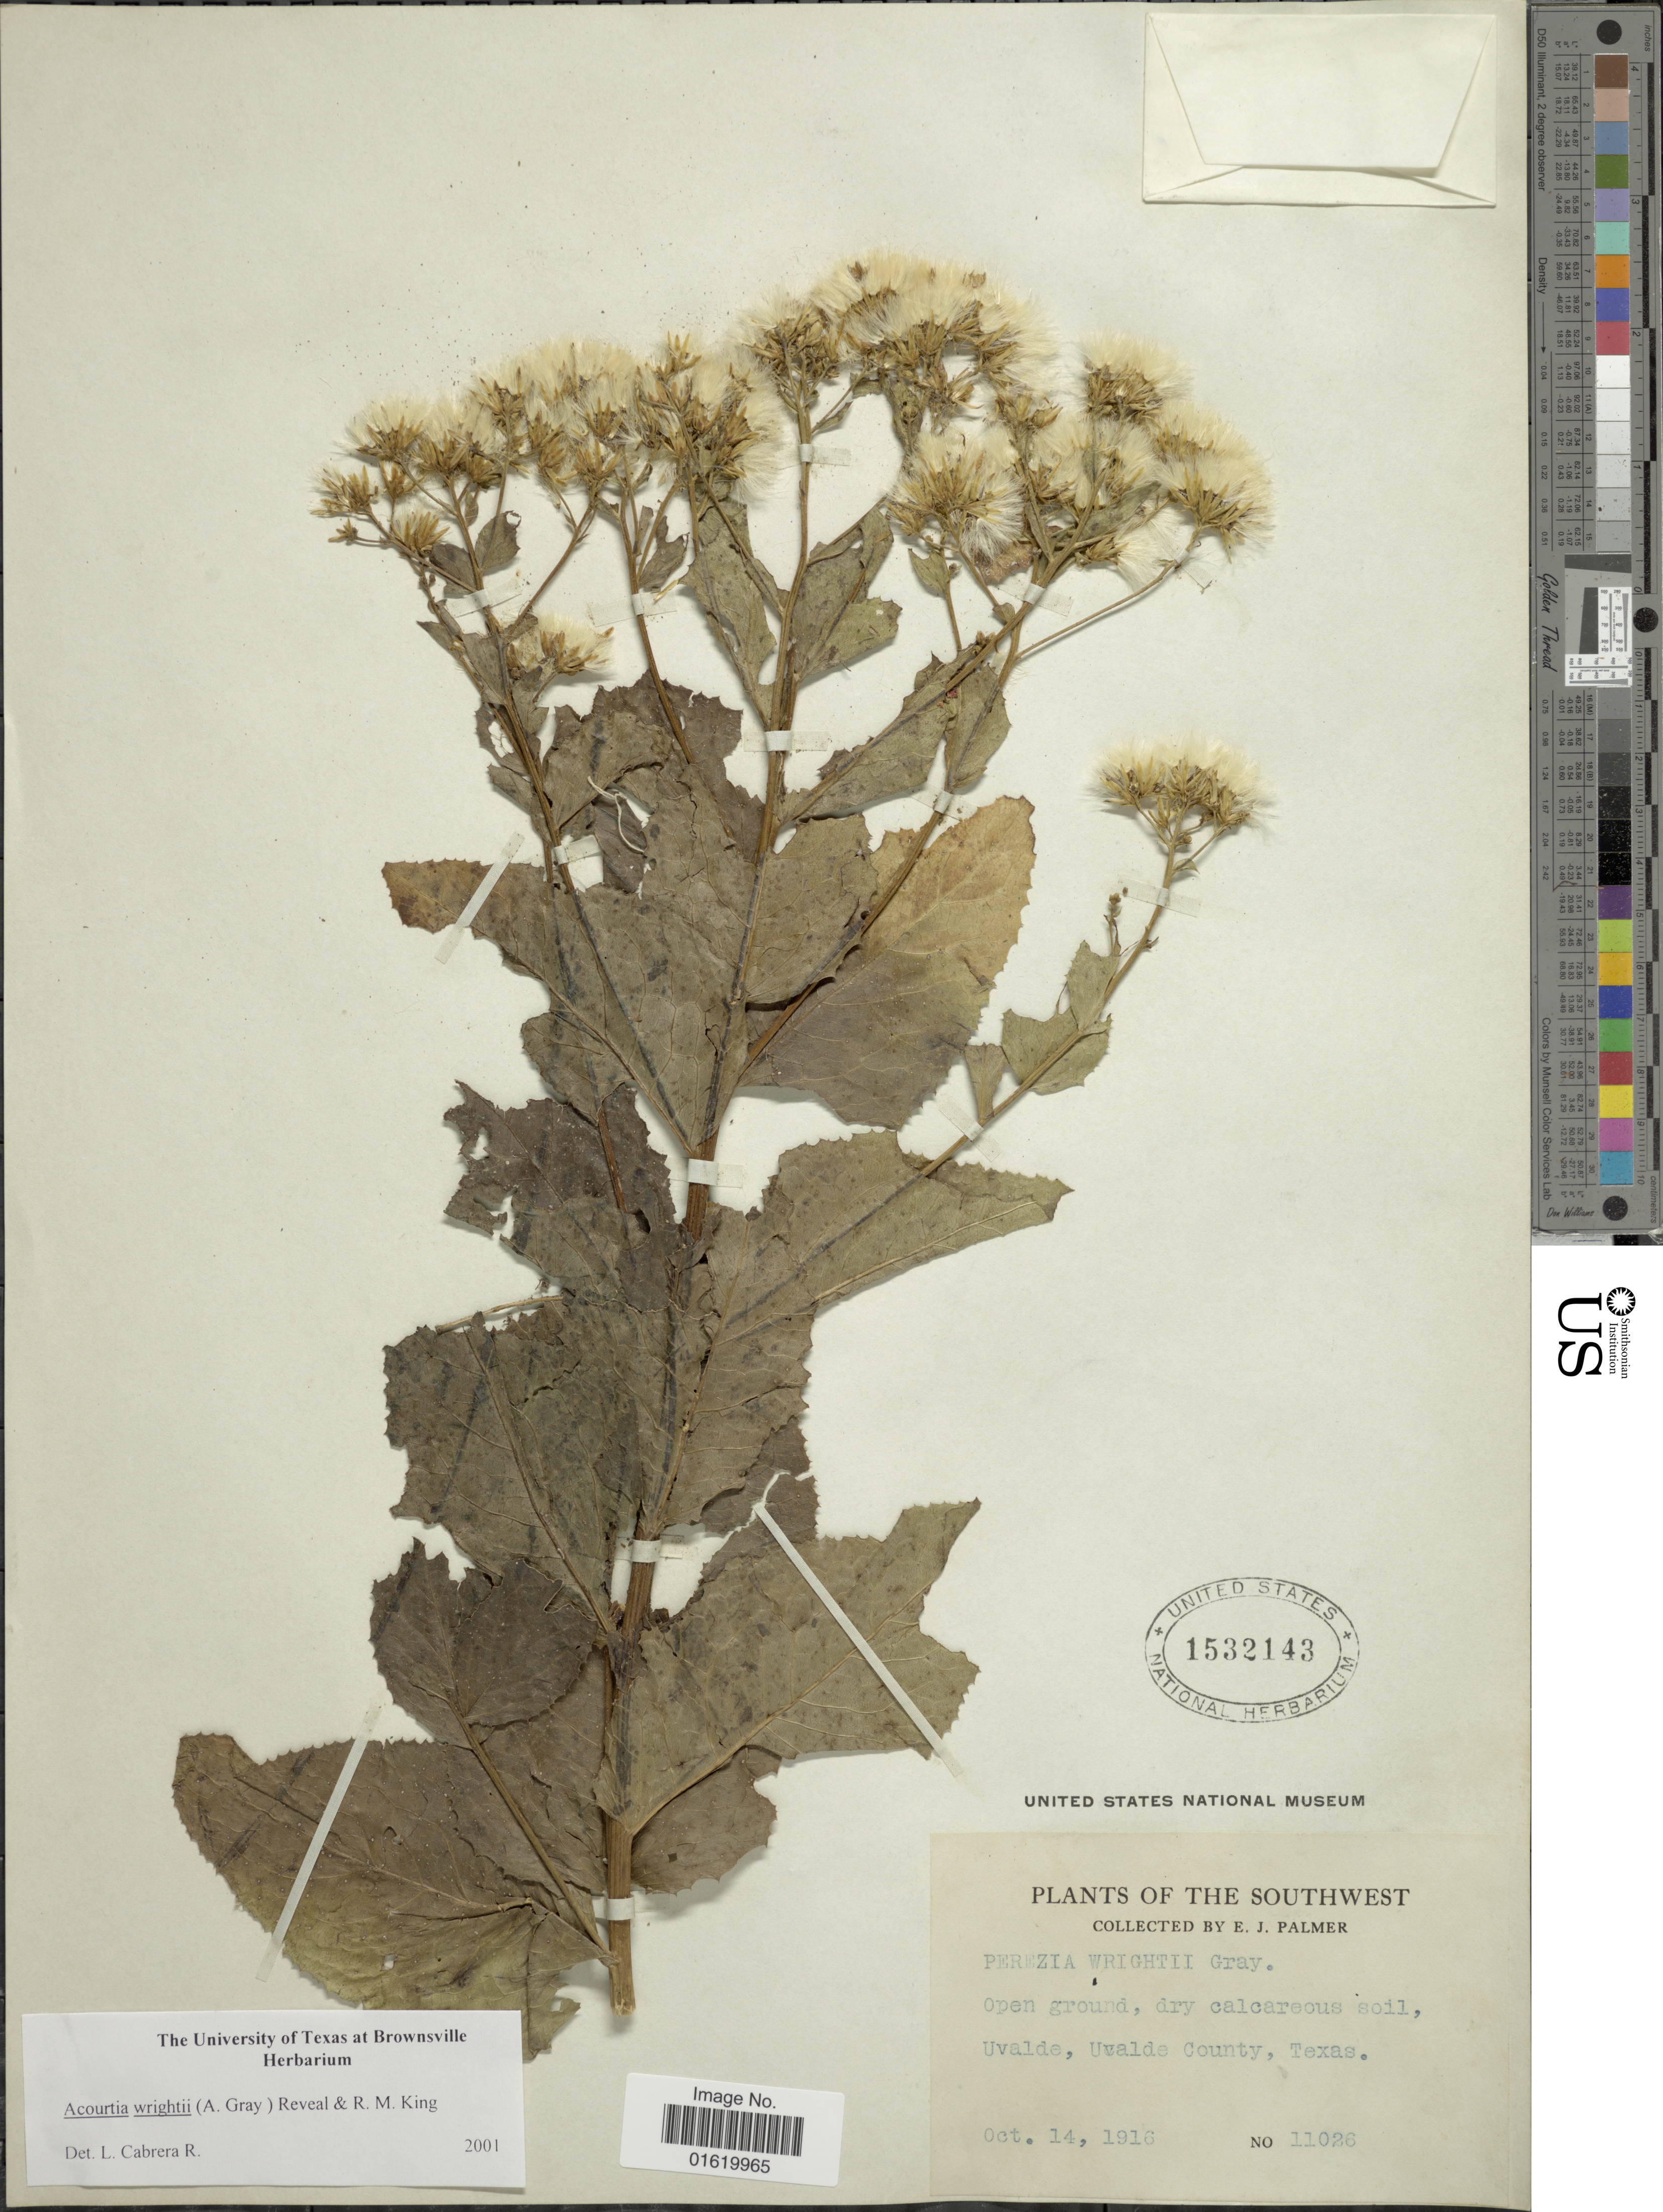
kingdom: Plantae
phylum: Tracheophyta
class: Magnoliopsida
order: Asterales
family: Asteraceae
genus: Acourtia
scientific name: Acourtia wrightii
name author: (A. Gray) Reveal & R.M. King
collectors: E. J. Palmer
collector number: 11026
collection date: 1916-10-14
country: United States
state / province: Texas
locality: Southwest. Open ground, dry calcareous soil. Uvalde, Uvalde County.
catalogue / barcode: US 1532143